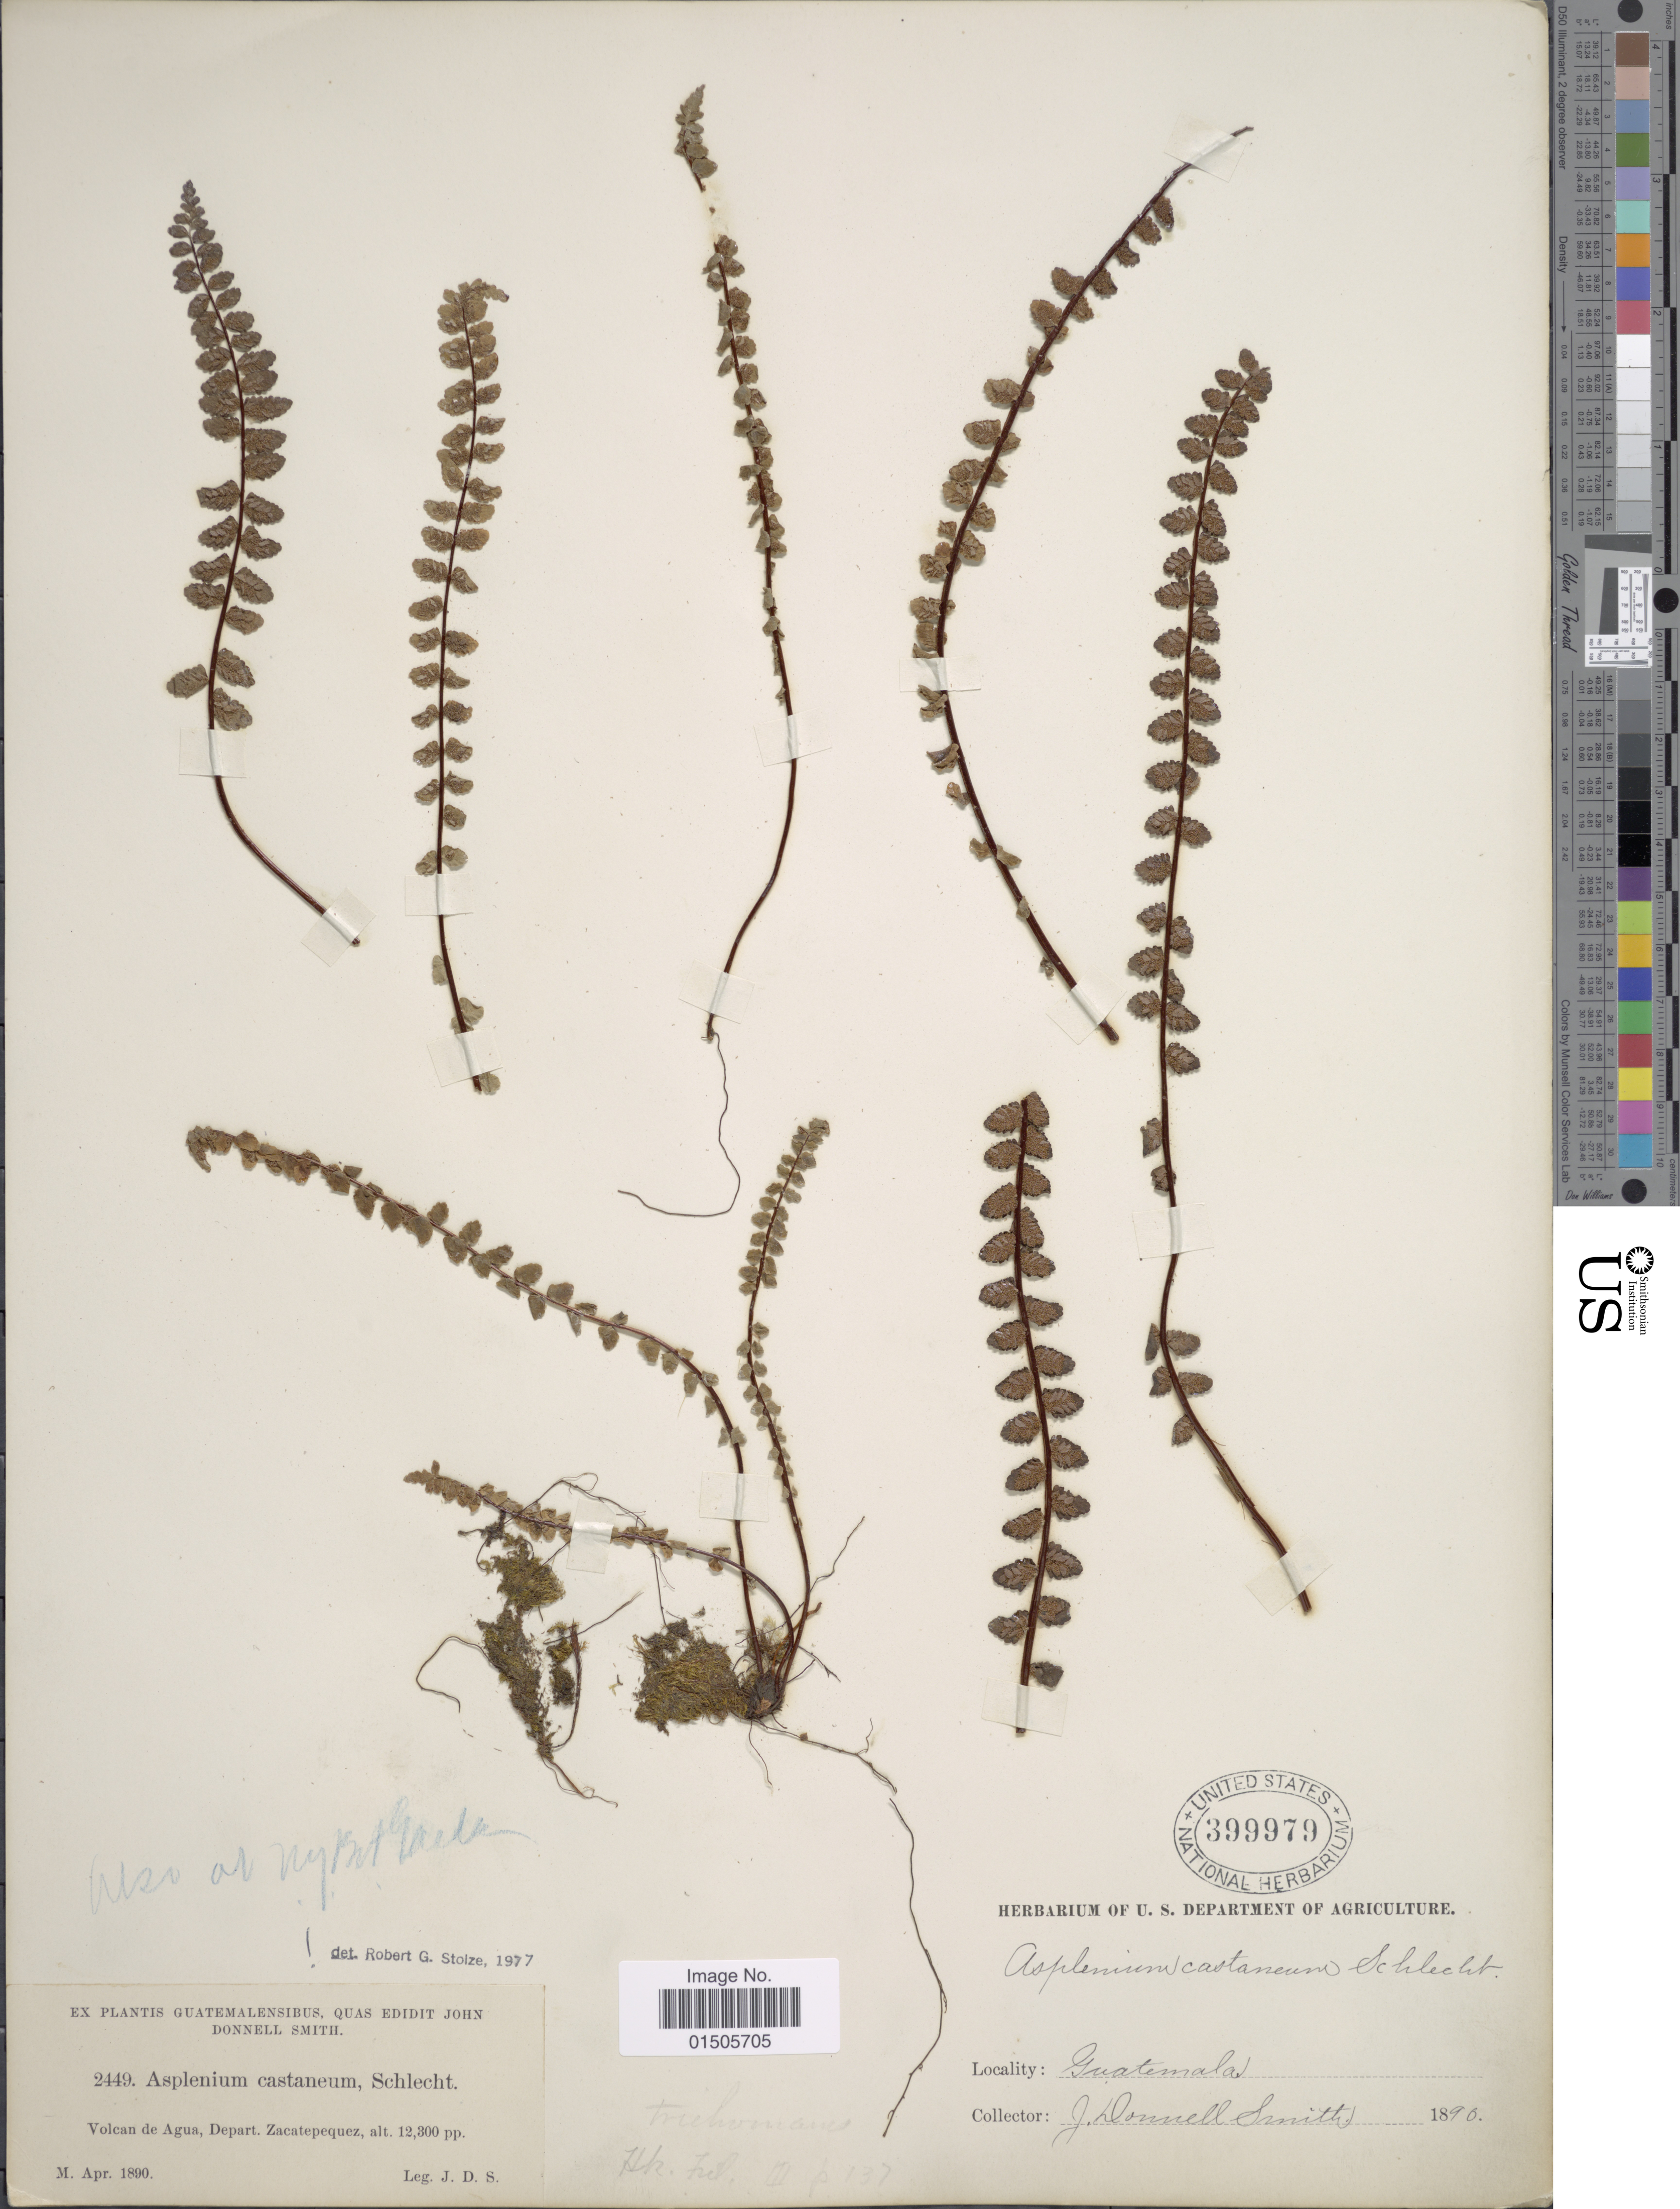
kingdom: Plantae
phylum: Tracheophyta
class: Polypodiopsida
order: Polypodiales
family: Aspleniaceae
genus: Asplenium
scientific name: Asplenium castaneum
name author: Schltdl. & Cham.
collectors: J. Donnell Smith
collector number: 2449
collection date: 1890-04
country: Guatemala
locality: Volcan de Agua, Depart. Zacatepequez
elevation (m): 3749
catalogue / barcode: US 399979